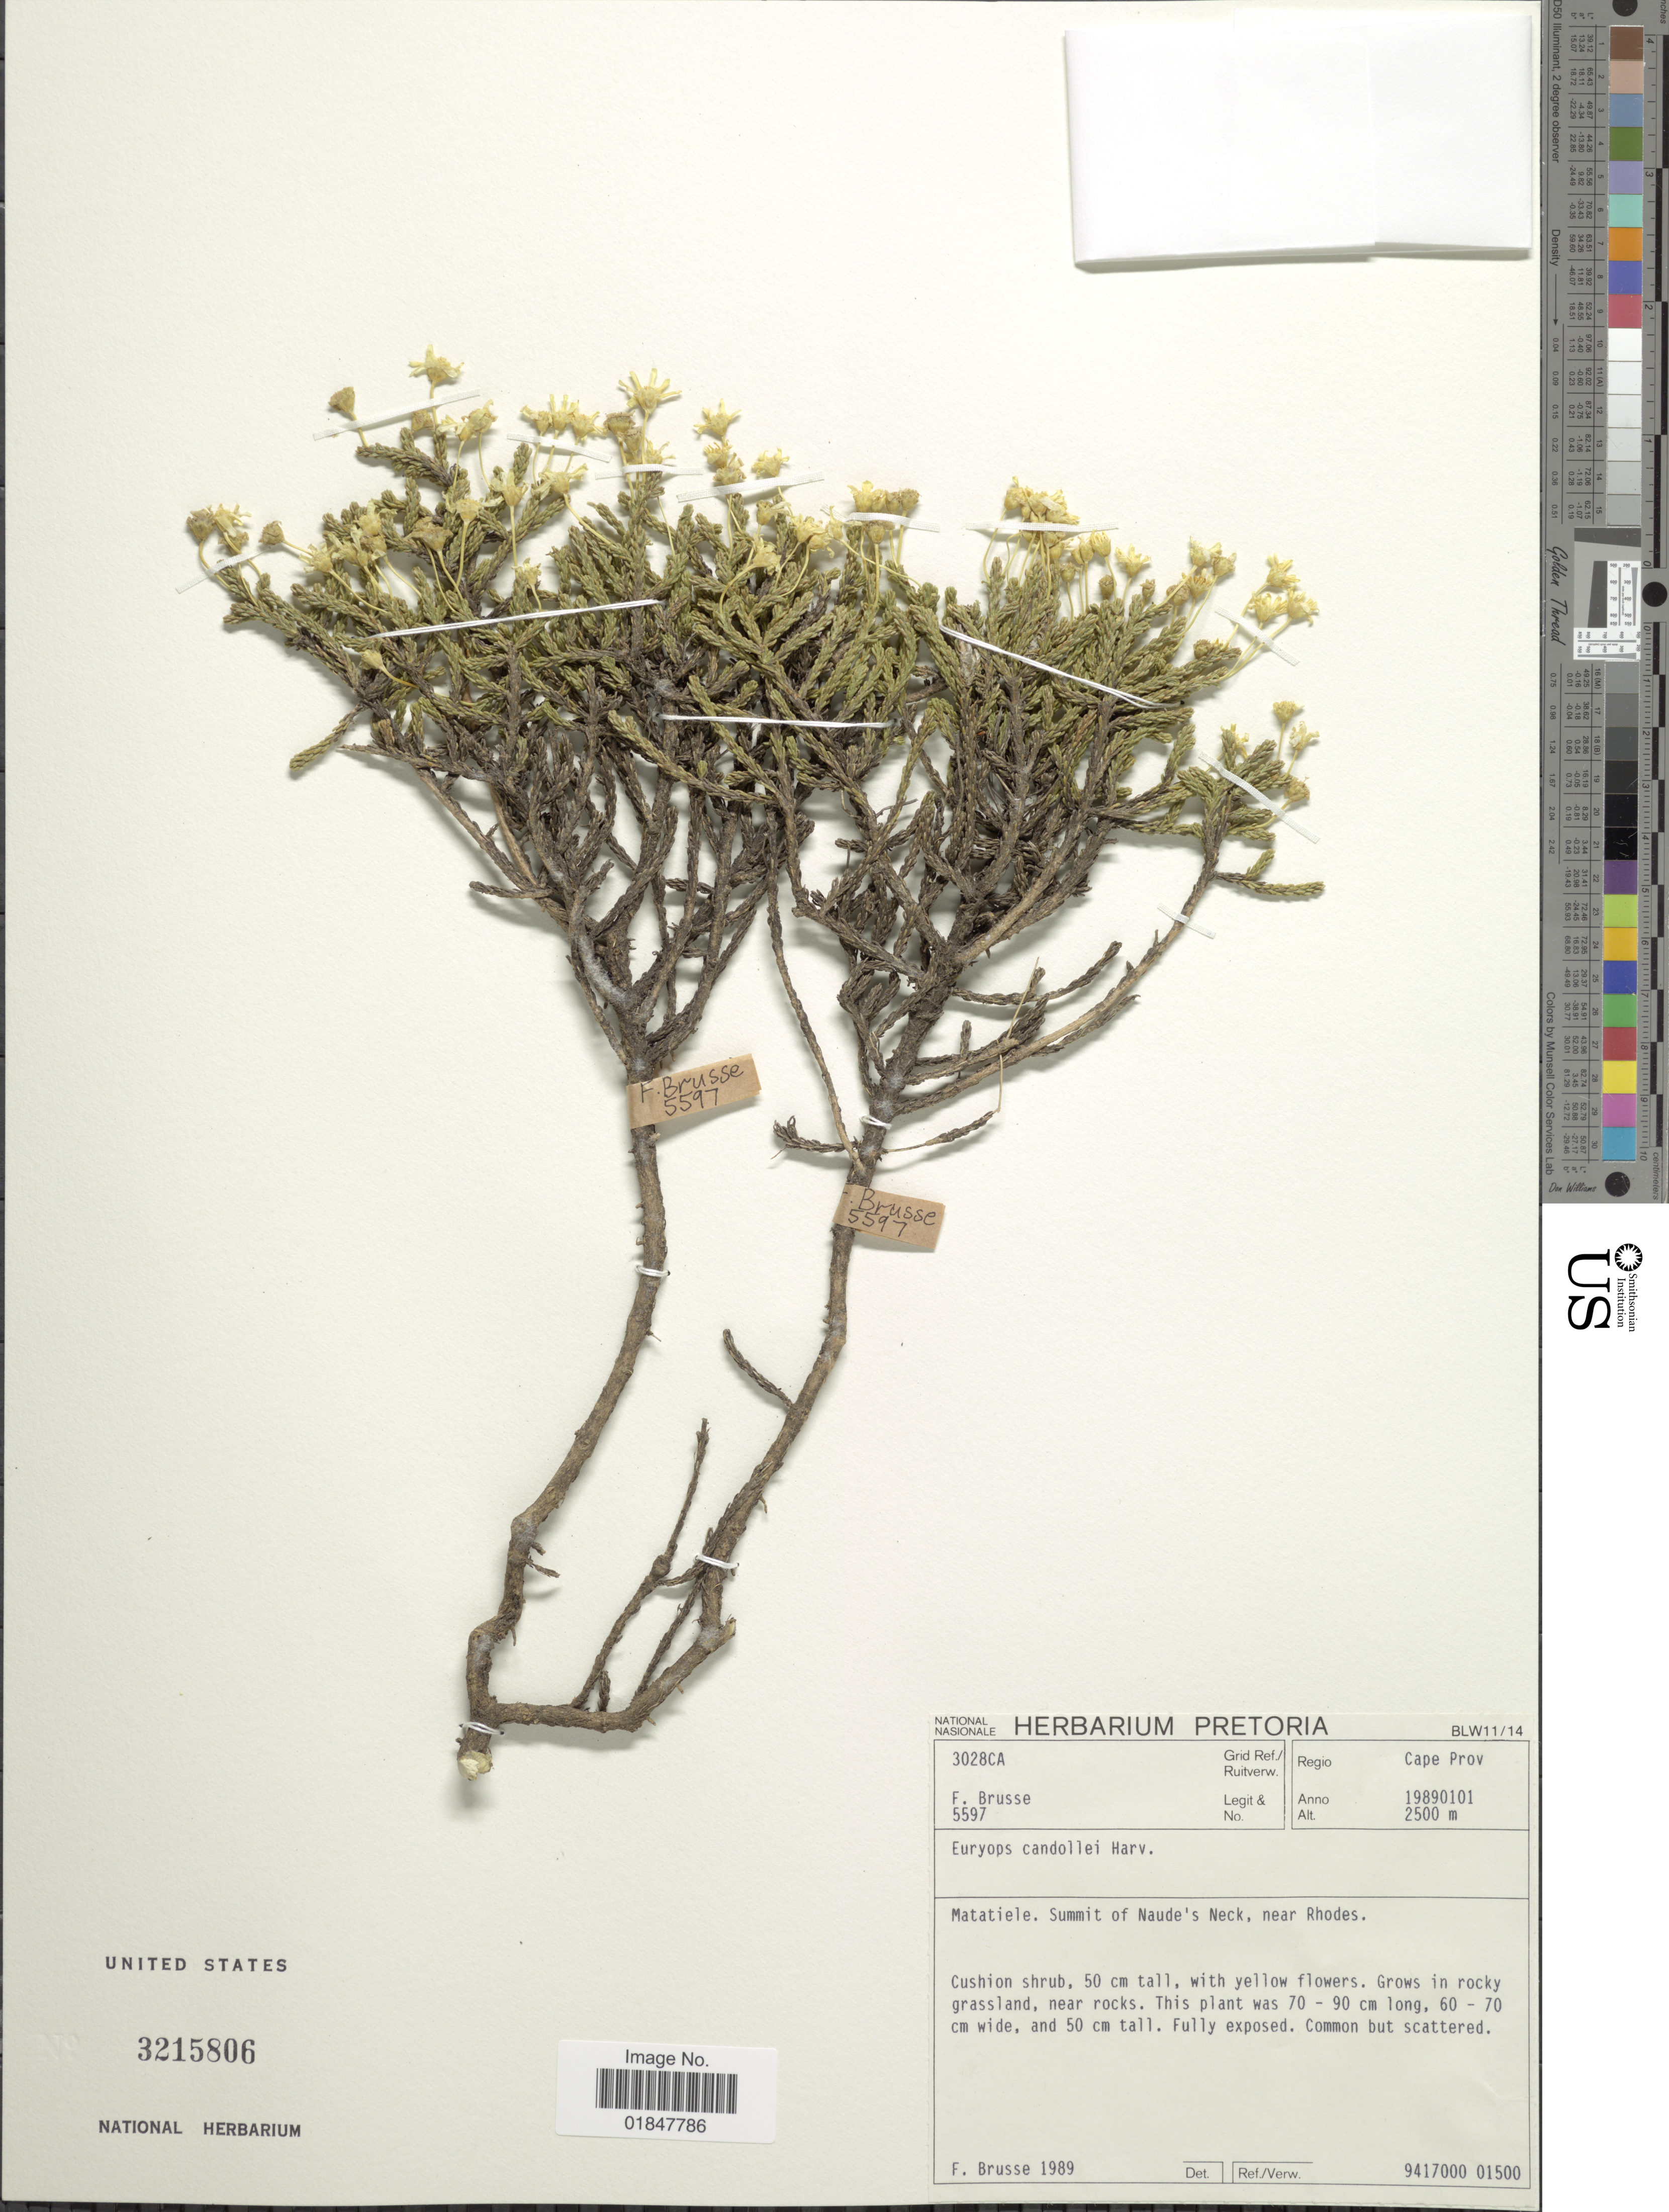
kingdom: Plantae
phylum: Tracheophyta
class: Magnoliopsida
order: Asterales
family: Asteraceae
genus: Euryops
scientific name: Euryops candollei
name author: Harv.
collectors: F. A. Brusse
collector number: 5597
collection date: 1989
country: South Africa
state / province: Eastern Cape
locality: Matatiele. Summit of Naude's Neck, near Rhodes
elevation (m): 2500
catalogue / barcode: US 3215806